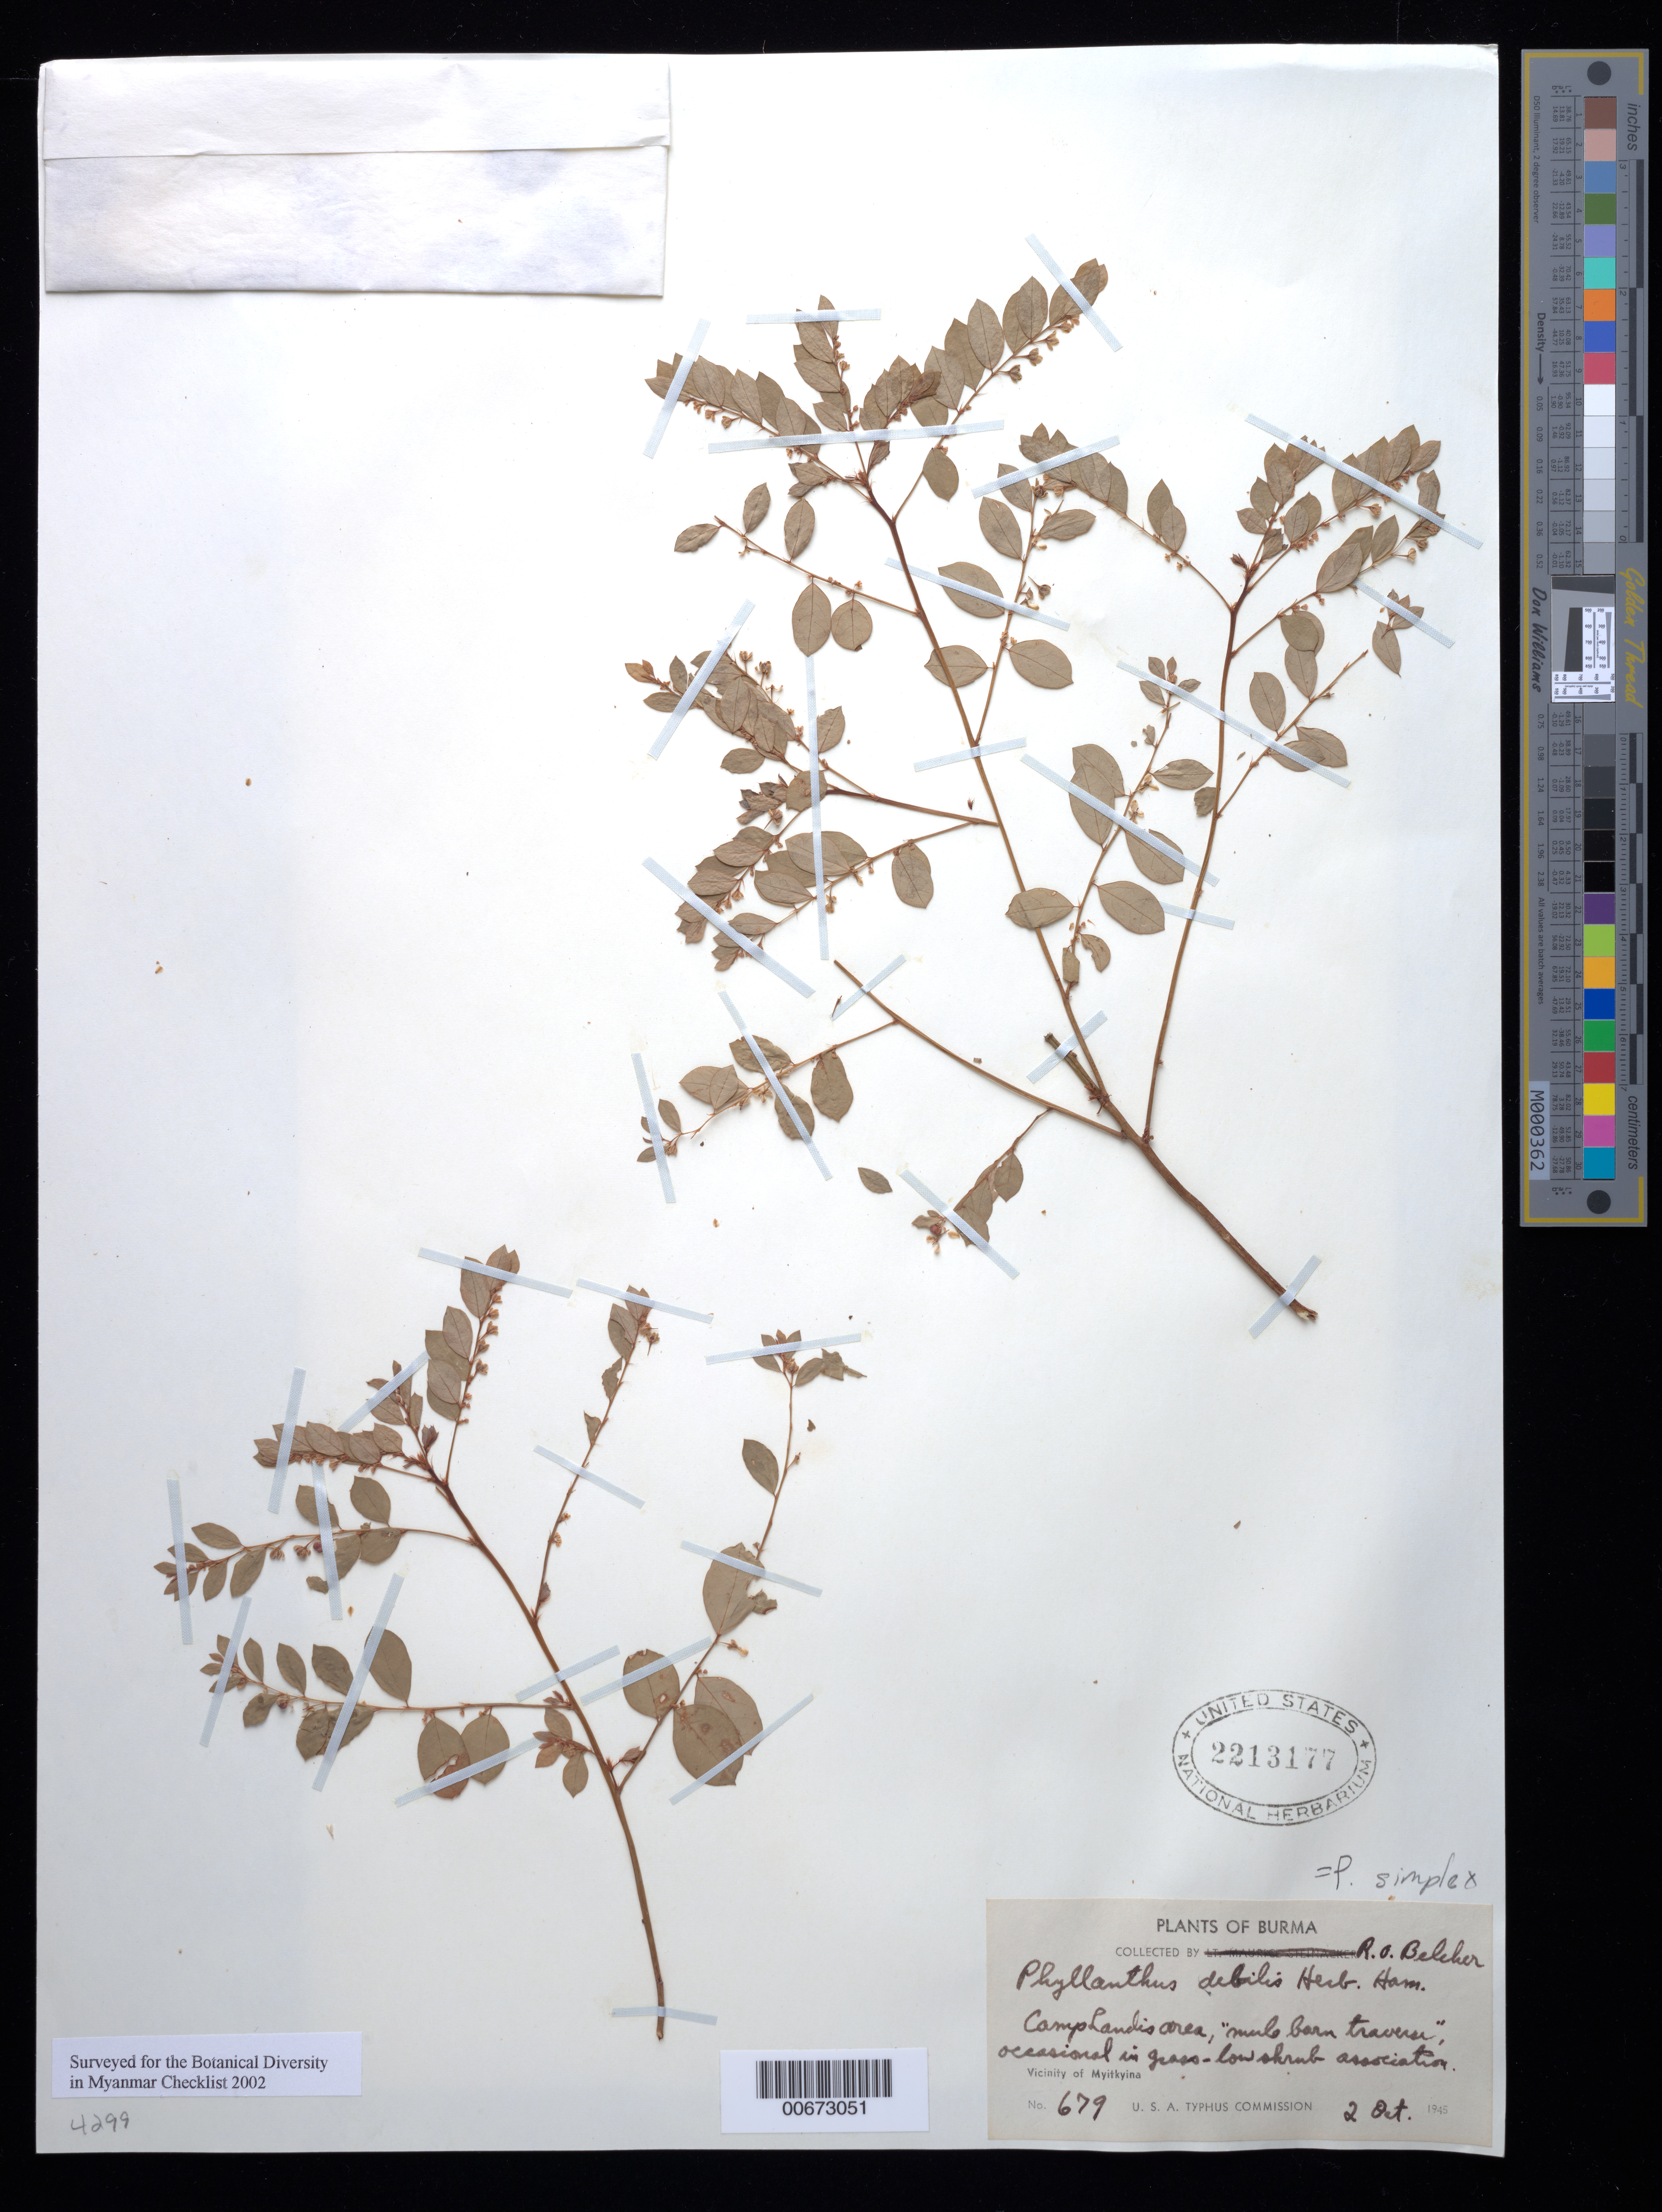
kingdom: Plantae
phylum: Tracheophyta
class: Magnoliopsida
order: Malpighiales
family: Phyllanthaceae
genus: Phyllanthus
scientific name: Phyllanthus simplex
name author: Retz.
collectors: R. Belcher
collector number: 679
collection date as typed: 02 Oct 1945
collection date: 1945-10-02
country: Myanmar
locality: Upper Burma, Myitkyina region, Camp Landis area, mule barn traverse.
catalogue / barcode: US 2213177